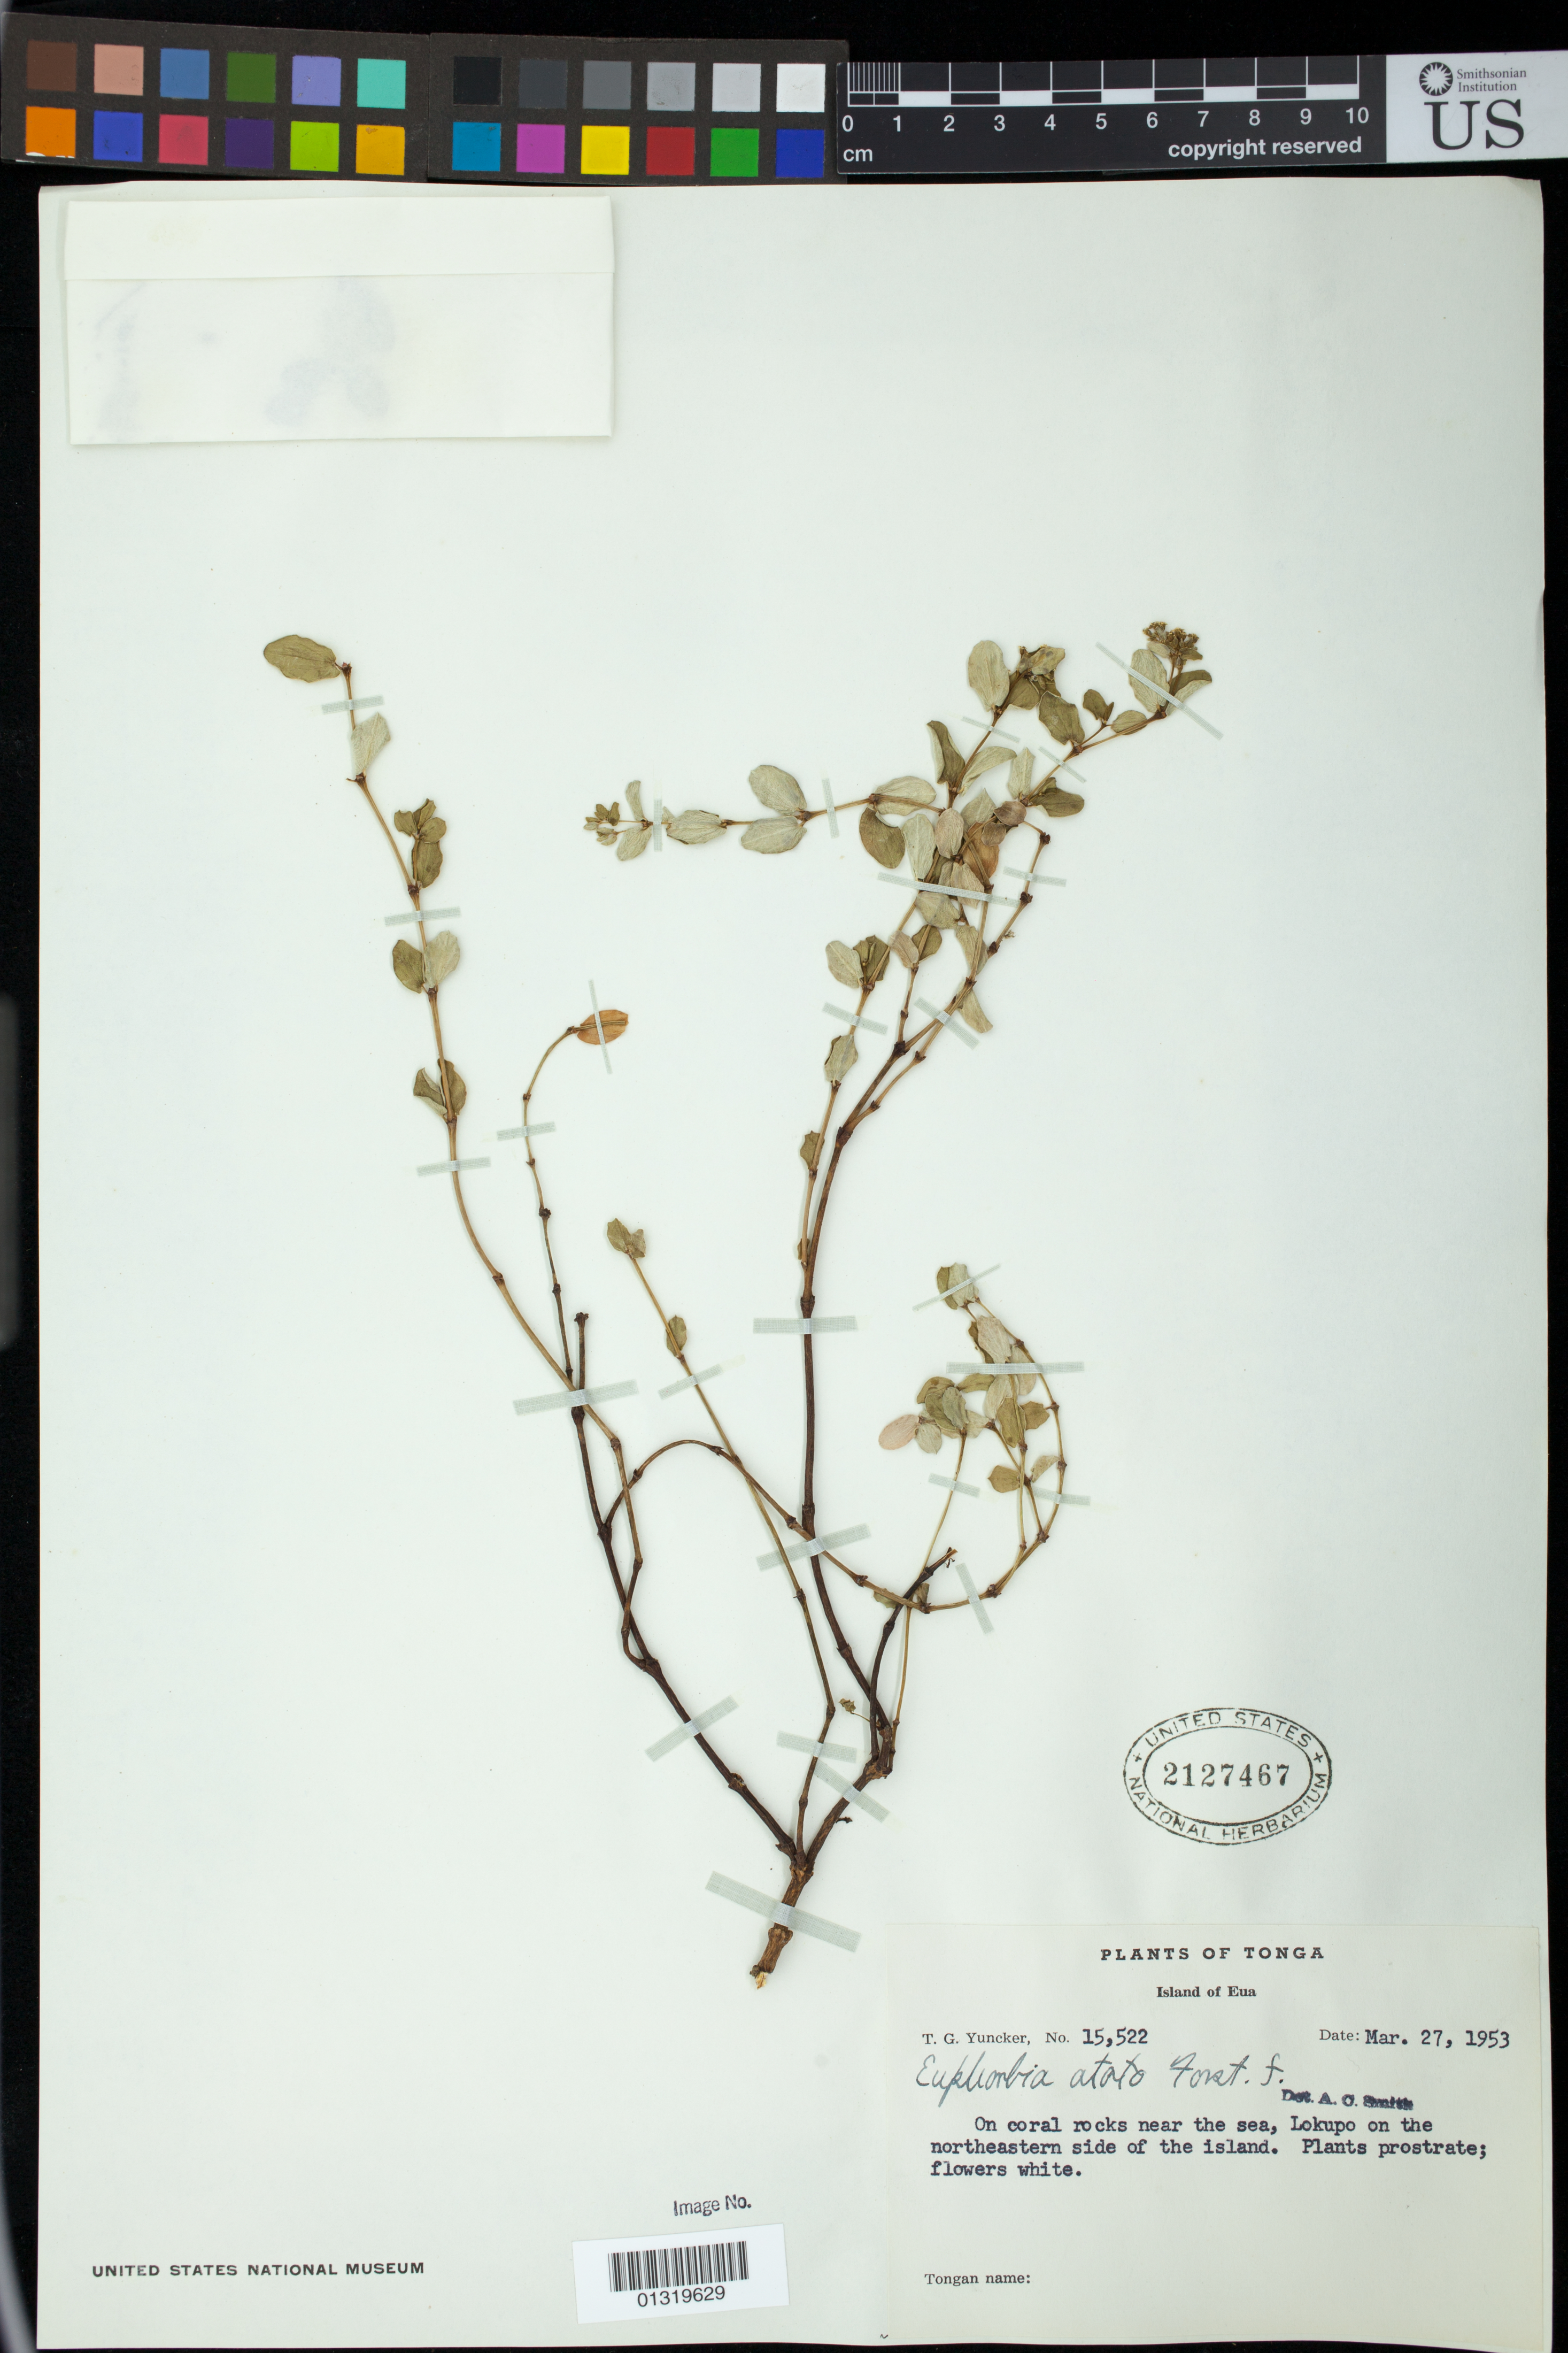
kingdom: Plantae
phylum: Tracheophyta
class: Magnoliopsida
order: Malpighiales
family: Euphorbiaceae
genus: Euphorbia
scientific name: Euphorbia sparrmannii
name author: Boiss.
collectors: T. G. Yuncker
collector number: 15522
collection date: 1953-03-27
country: Tonga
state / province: Eua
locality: Lokupo [Lokupo Beach] on the northeastern side of the Island.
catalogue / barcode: US 2127467